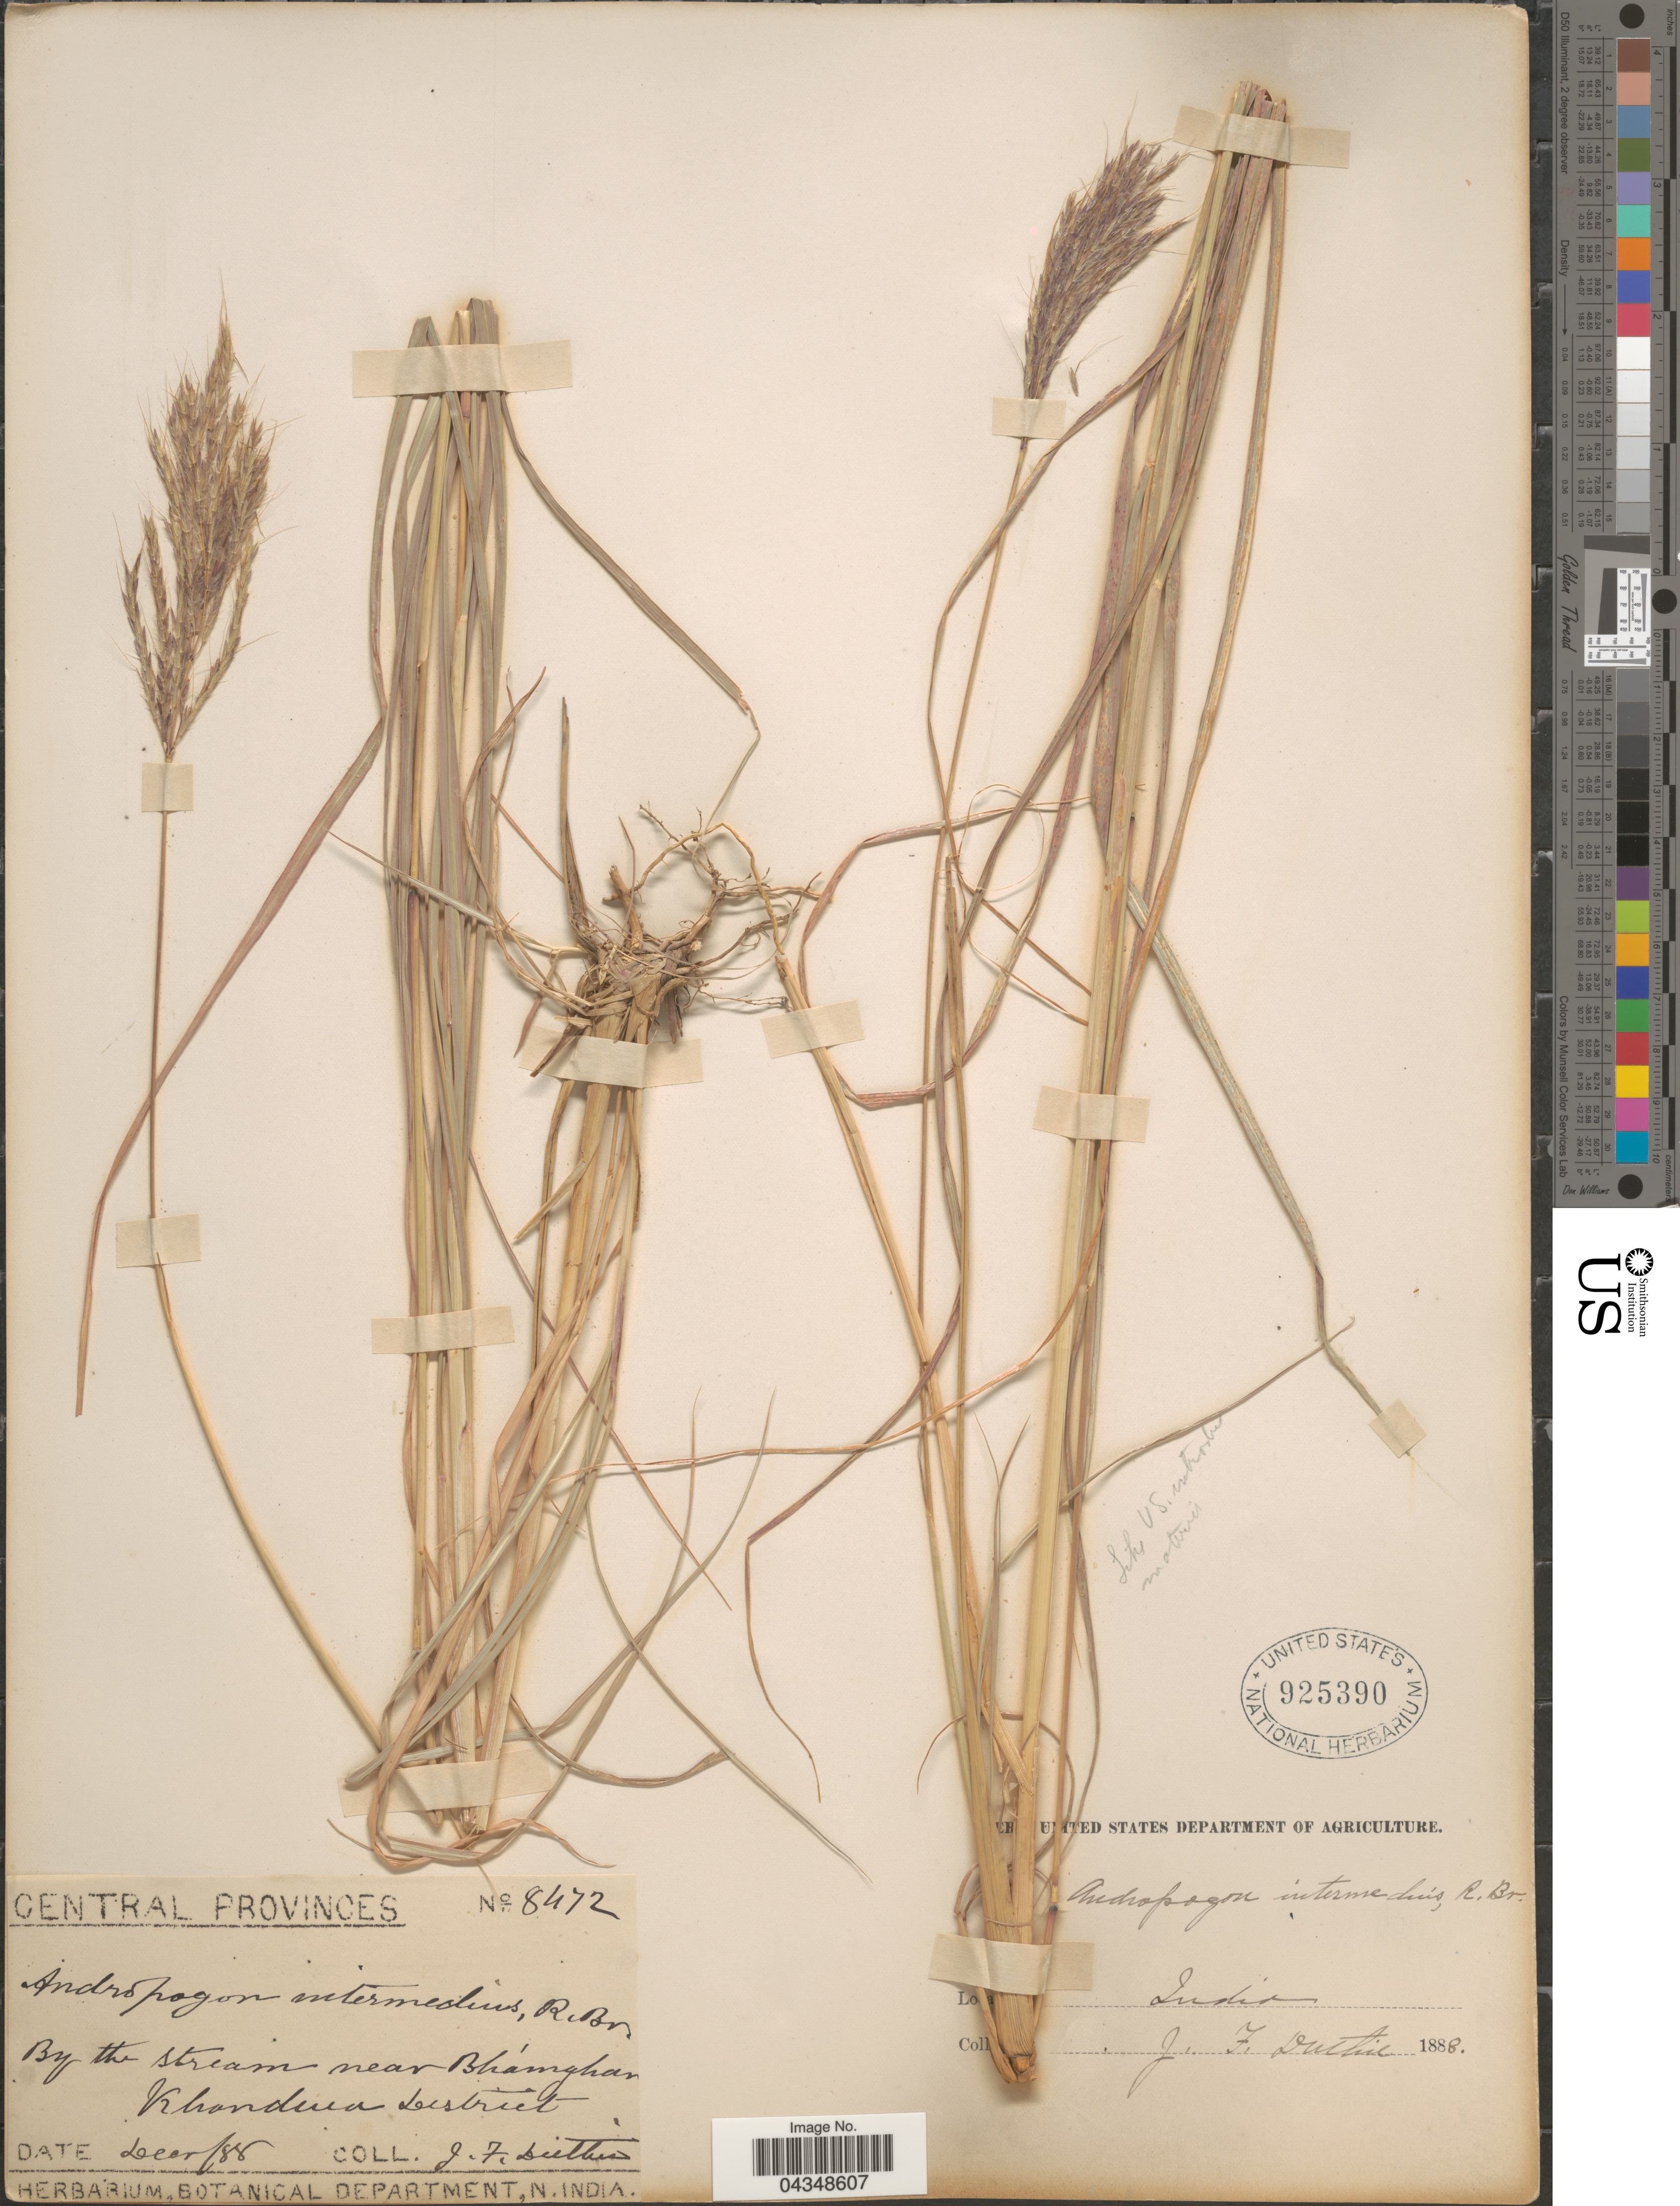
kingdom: Plantae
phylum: Tracheophyta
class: Liliopsida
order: Poales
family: Poaceae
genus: Bothriochloa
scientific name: Bothriochloa bladhii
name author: (Retz.) S.T. Blake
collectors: J. F. Duthie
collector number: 8472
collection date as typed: Transcribed d/m/y: /12/88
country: India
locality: Central Provinces. By the stream near Bhángar. Khandwa District.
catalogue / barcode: US 925390